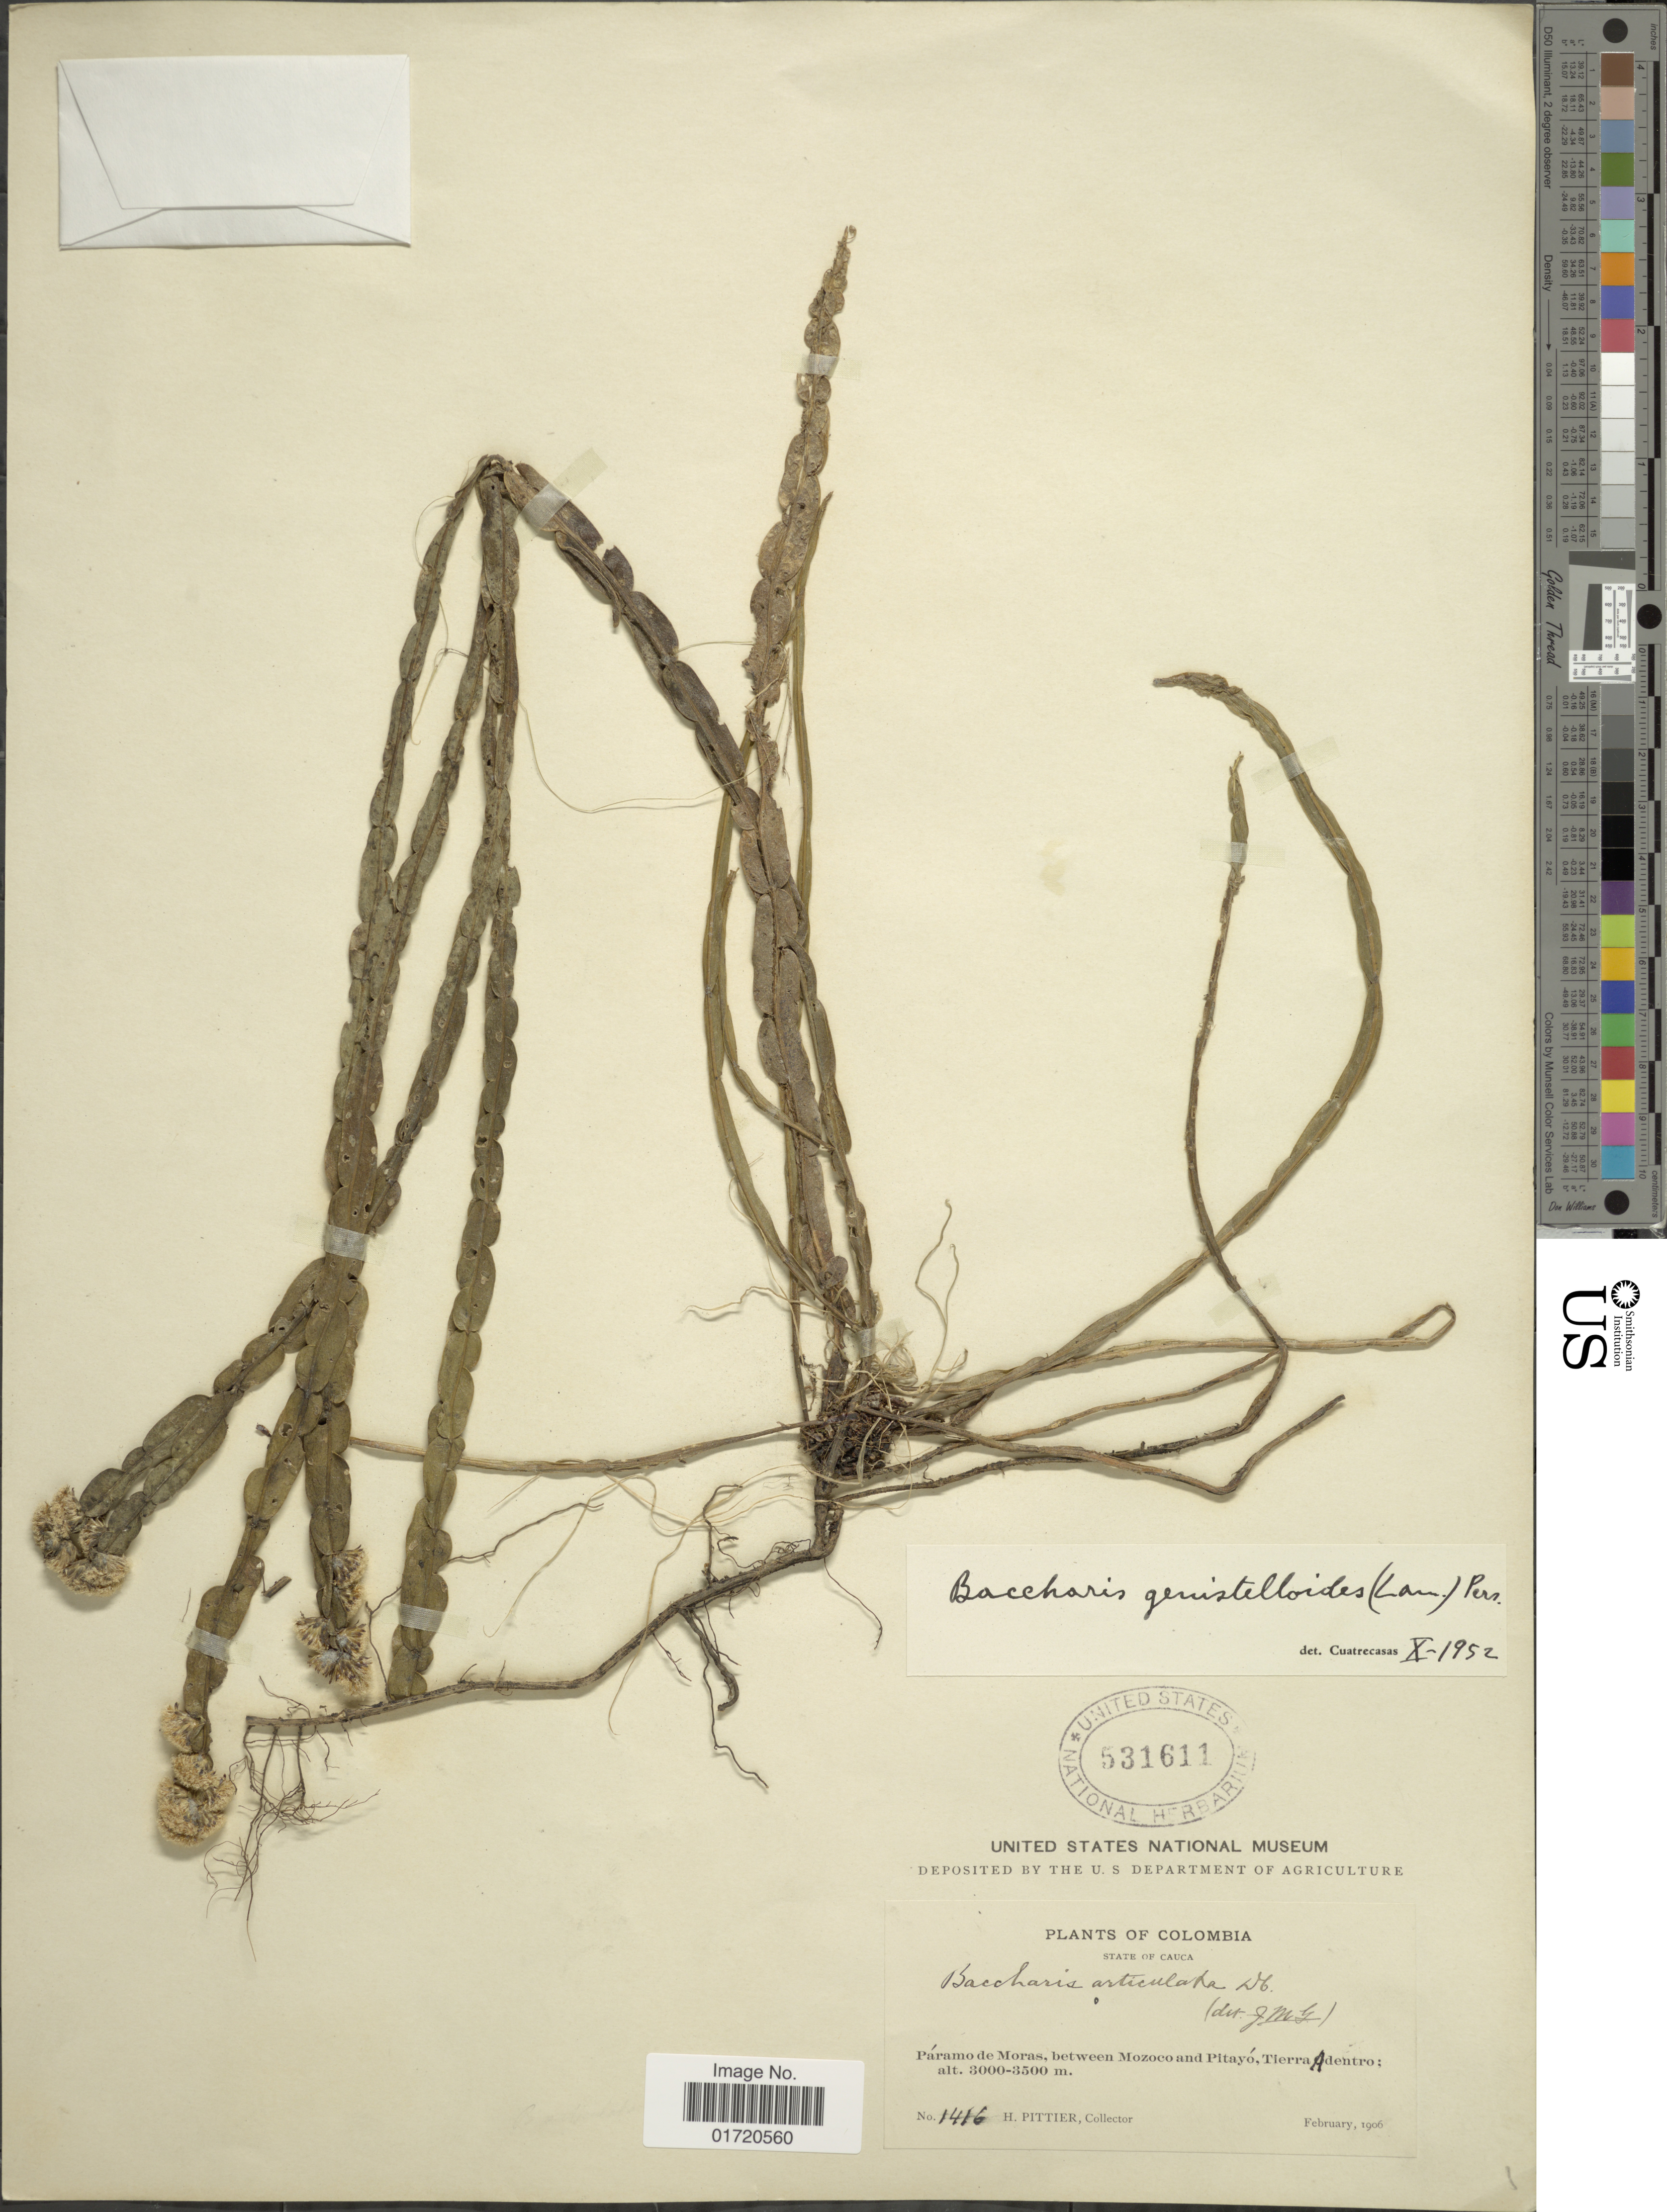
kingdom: Plantae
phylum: Tracheophyta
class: Magnoliopsida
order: Asterales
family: Asteraceae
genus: Baccharis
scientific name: Baccharis genistelloides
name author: (Lam.) Pers.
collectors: H. F. Pittier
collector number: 1416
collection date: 1906-02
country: Colombia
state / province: Cauca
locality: Páramo de Moras, between Mozoco and Pitayó, Tierra Adentro.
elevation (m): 3000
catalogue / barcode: US 531611